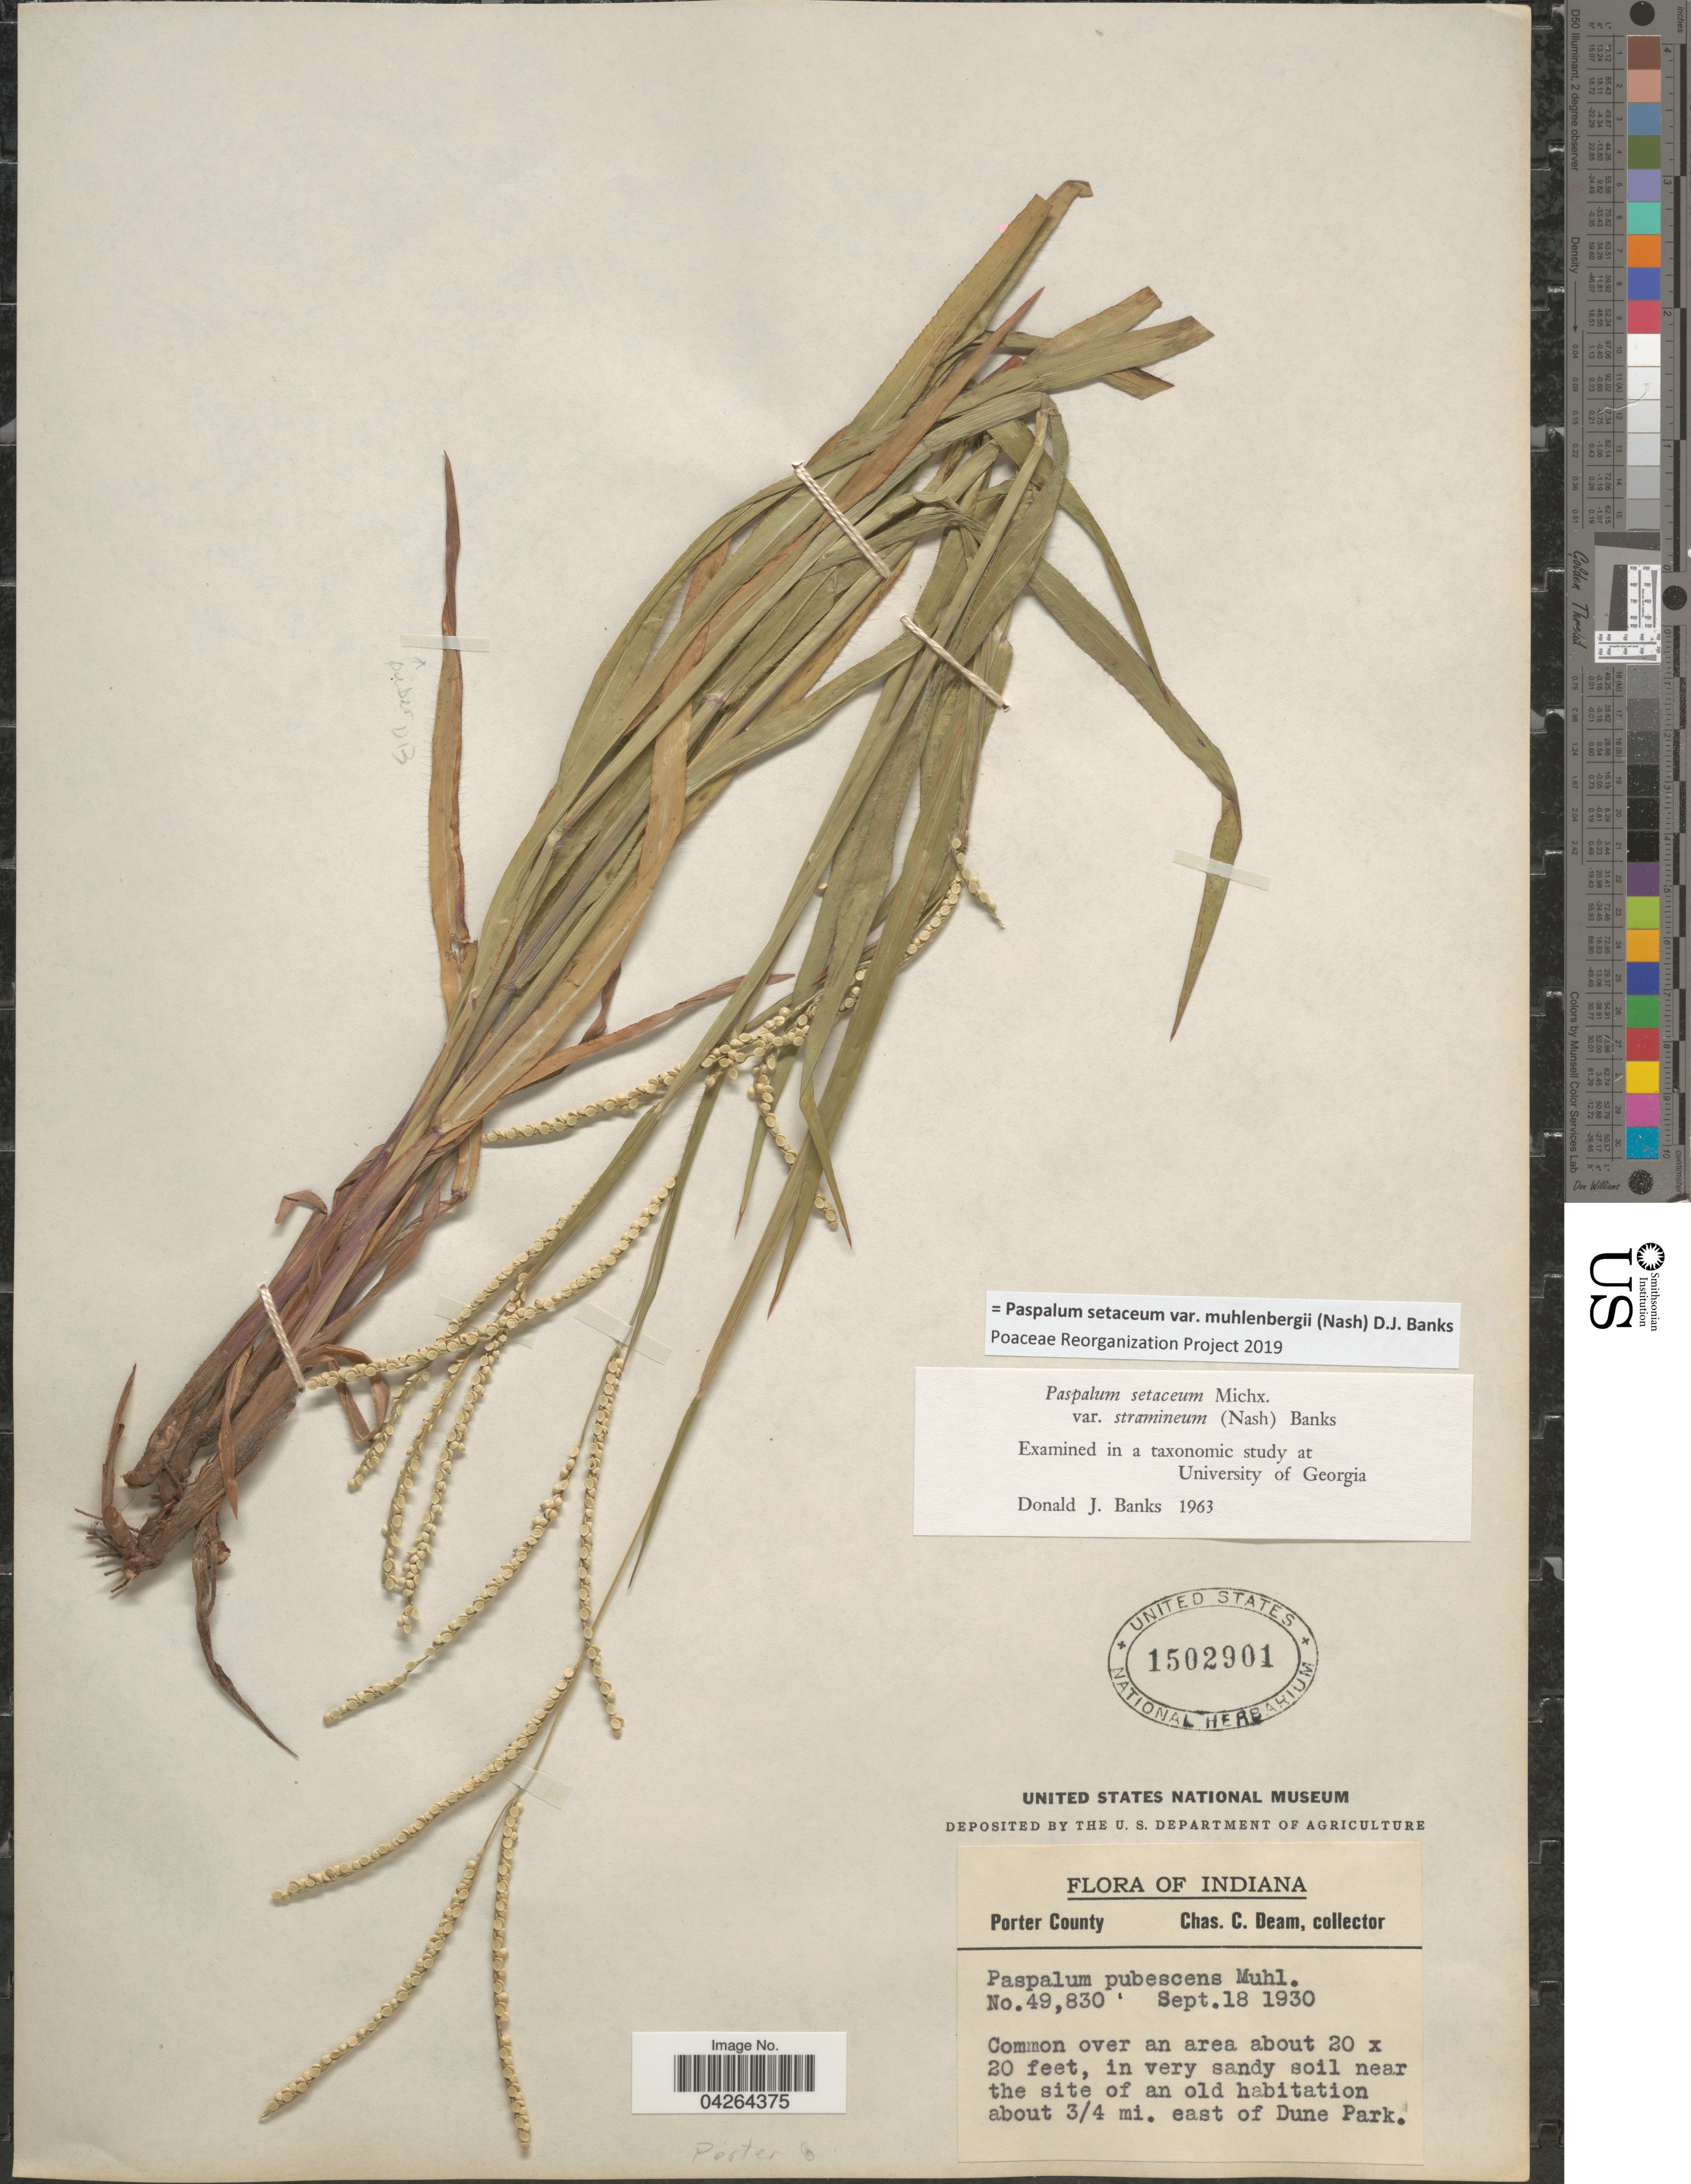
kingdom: Plantae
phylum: Tracheophyta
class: Liliopsida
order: Poales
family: Poaceae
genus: Paspalum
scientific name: Paspalum setaceum var. muhlenbergii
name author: (Nash) D.J. Banks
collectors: C. C. Deam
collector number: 49830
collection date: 1930-08-19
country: United States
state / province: Indiana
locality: Porter County. Common over an area about 20 [Foreign script] 20 feet, in very sandy soil near the site of an old habitation about ¾ mi. east of Dune Park.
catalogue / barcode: US 1502901